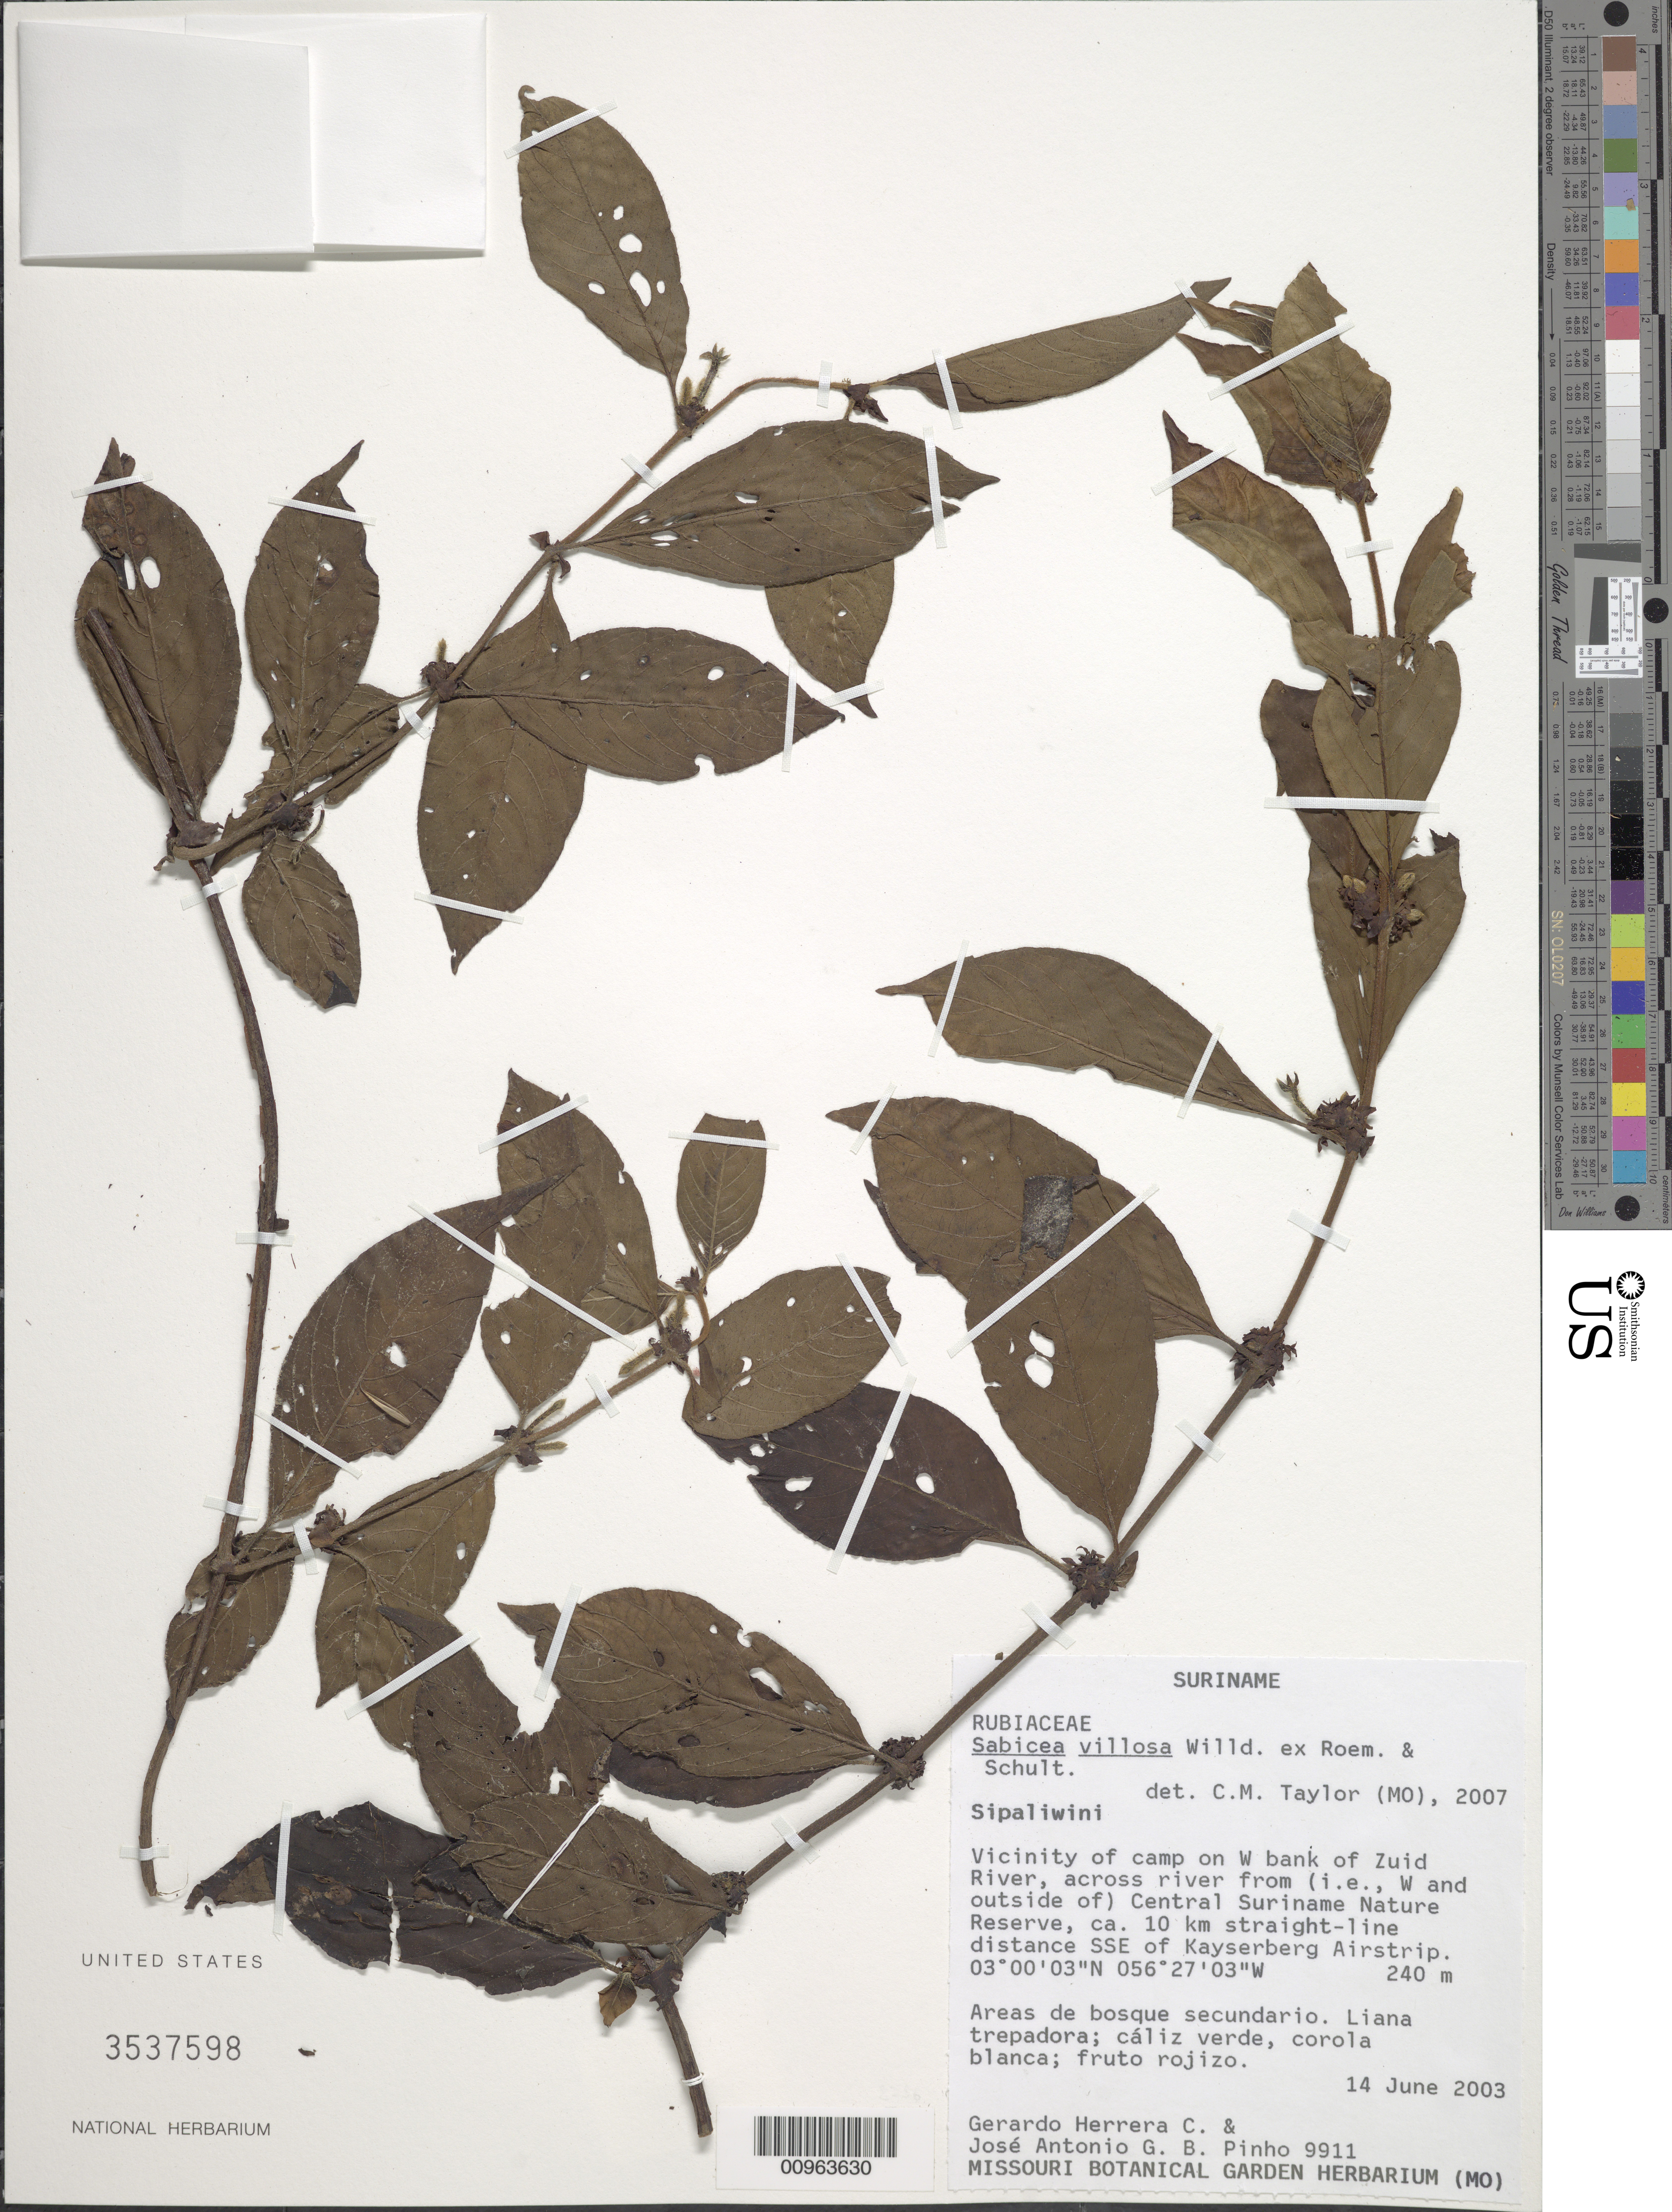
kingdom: Plantae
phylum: Tracheophyta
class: Magnoliopsida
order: Gentianales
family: Rubiaceae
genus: Sabicea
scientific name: Sabicea villosa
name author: Willd. ex Roem. & Schult.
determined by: Taylor, Charlotte M.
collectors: G. Herrera Ch. & J. Pinho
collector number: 9911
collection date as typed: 14-Jun-03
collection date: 2003-06-14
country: Suriname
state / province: Sipaliwini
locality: Zuid River, vic of camp on W bank of, across river from (ie W and outside of) Central Suriname Nature Reserve, ca 10km straight-line distance SSE of Kayserberg Airstrip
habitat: Areas de bosque secundario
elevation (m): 240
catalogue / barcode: US 3537598